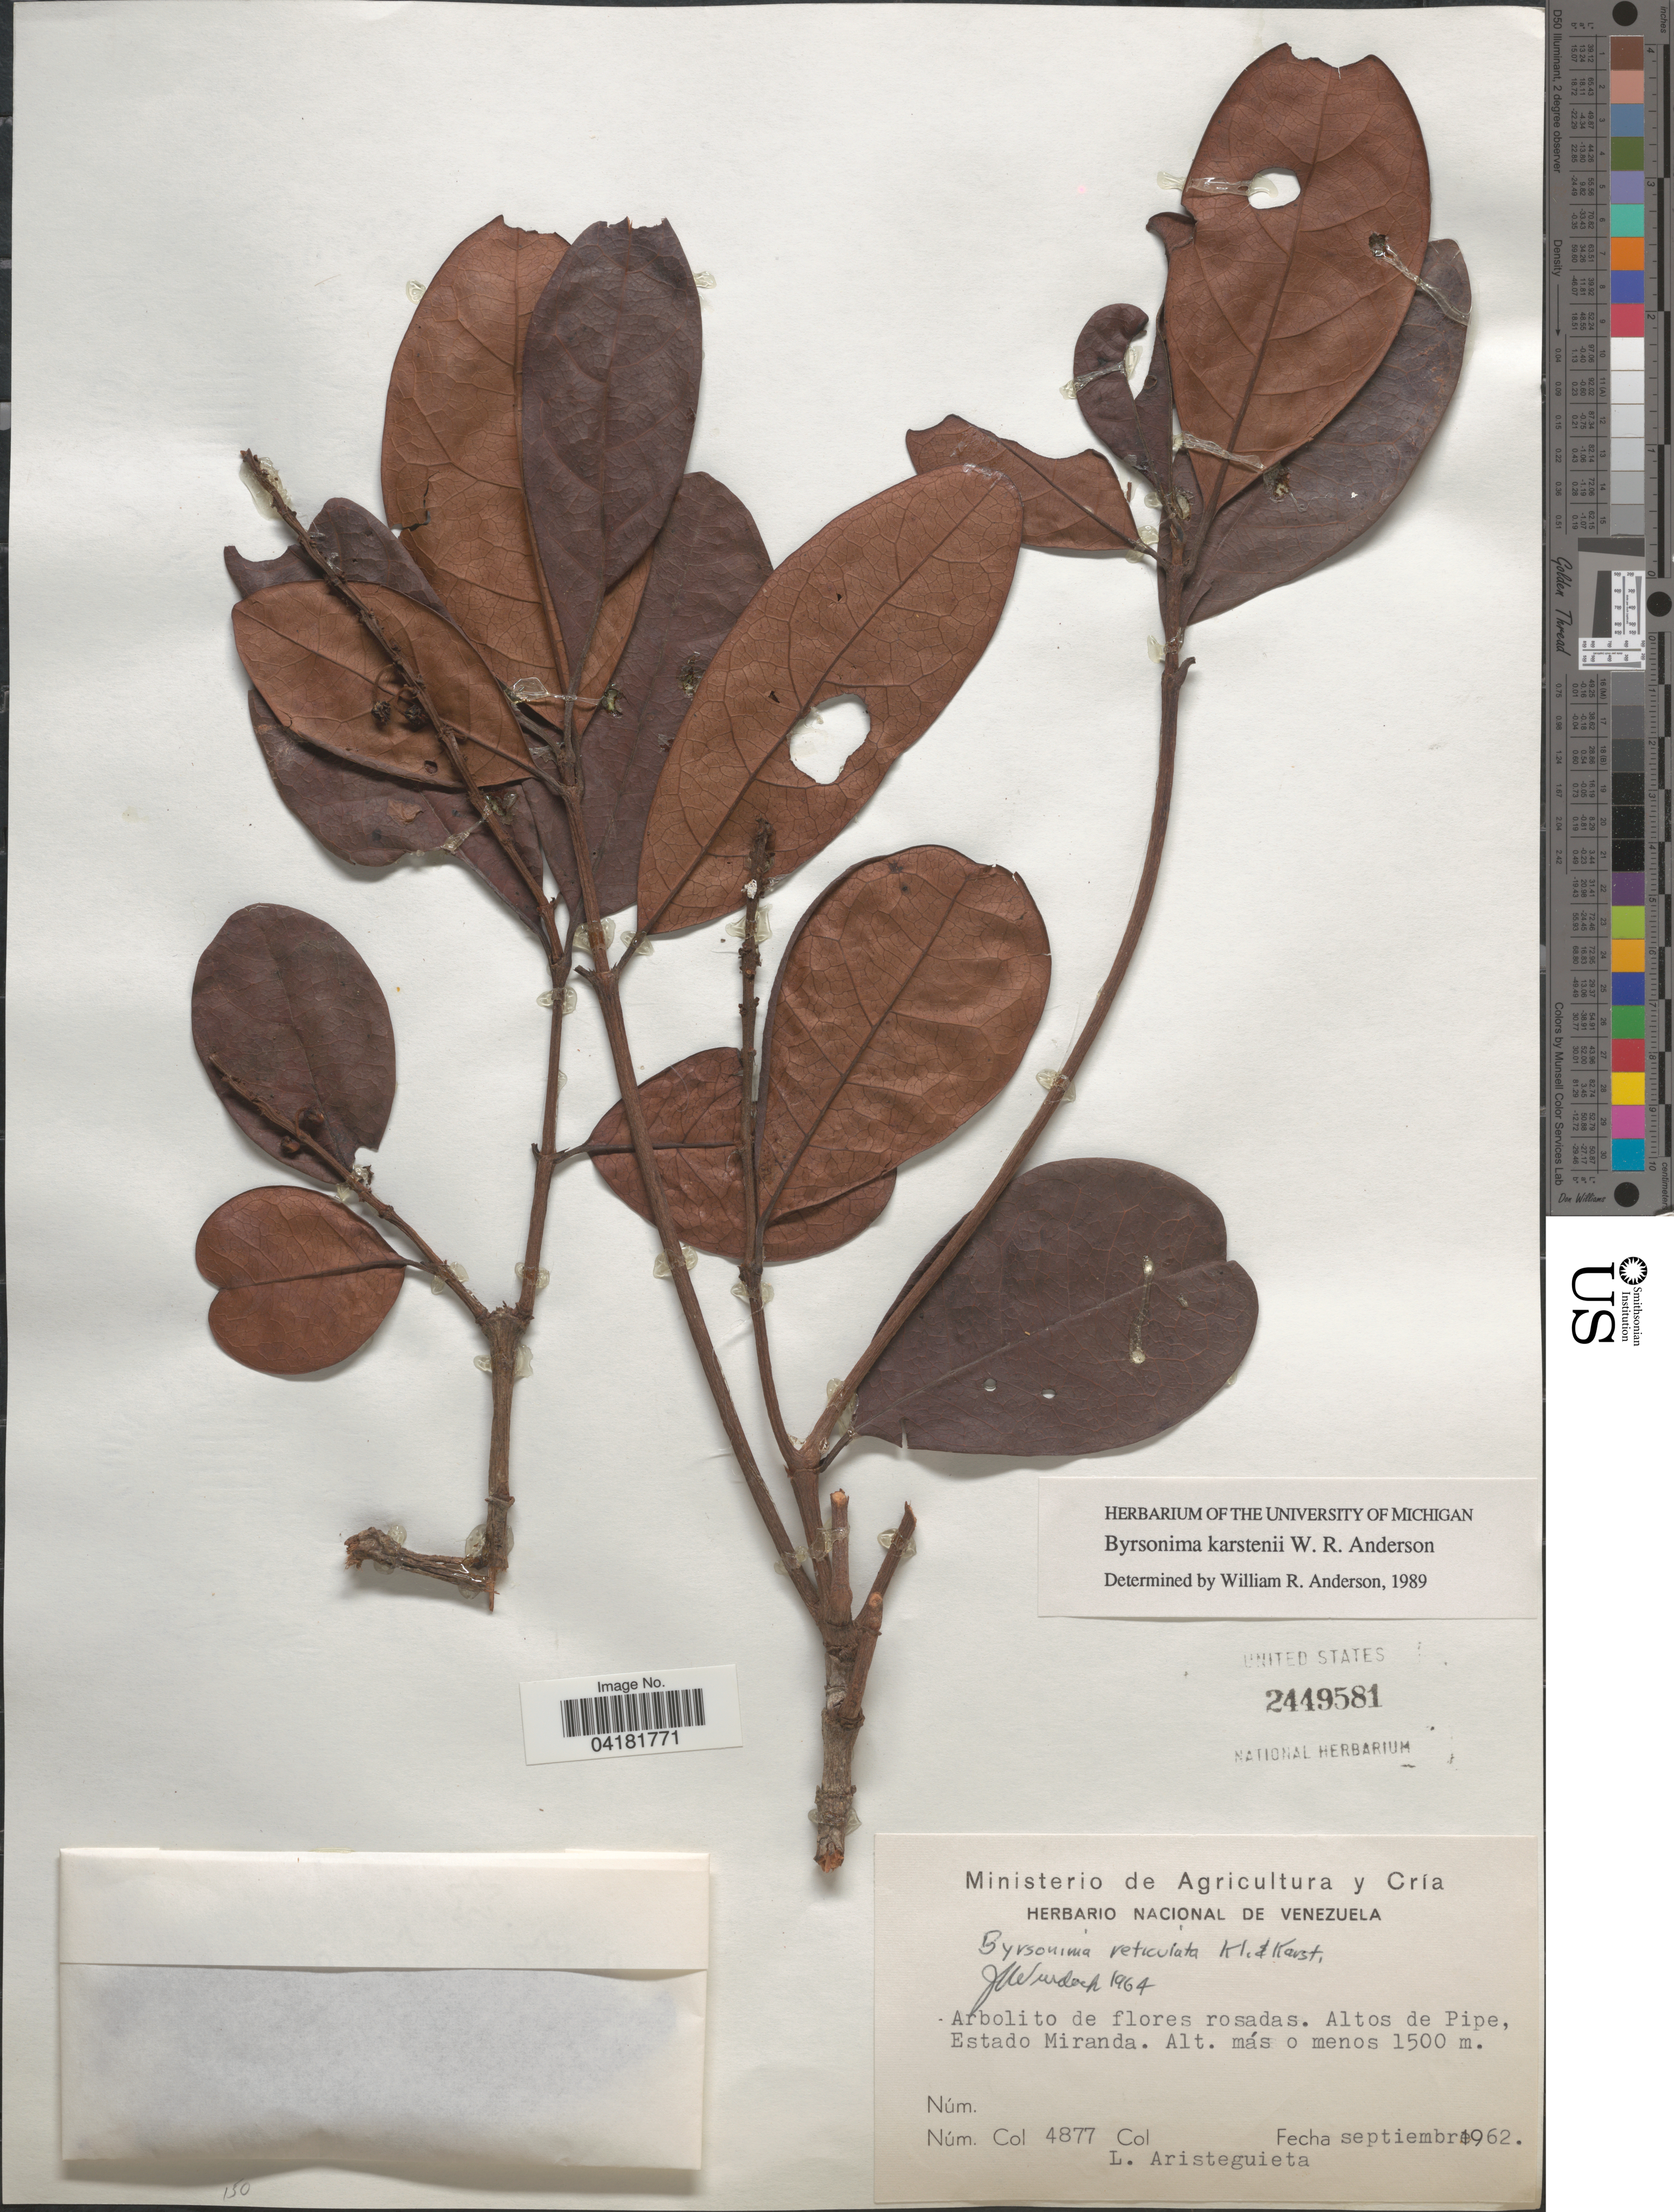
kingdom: Plantae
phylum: Tracheophyta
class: Magnoliopsida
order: Malpighiales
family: Malpighiaceae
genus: Byrsonima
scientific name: Byrsonima karstenii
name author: W.R. Anderson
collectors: L. Aristeguieta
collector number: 4877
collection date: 1962-09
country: Venezuela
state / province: Miranda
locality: Altos de Pipe.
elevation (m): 1500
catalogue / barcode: US 2449581